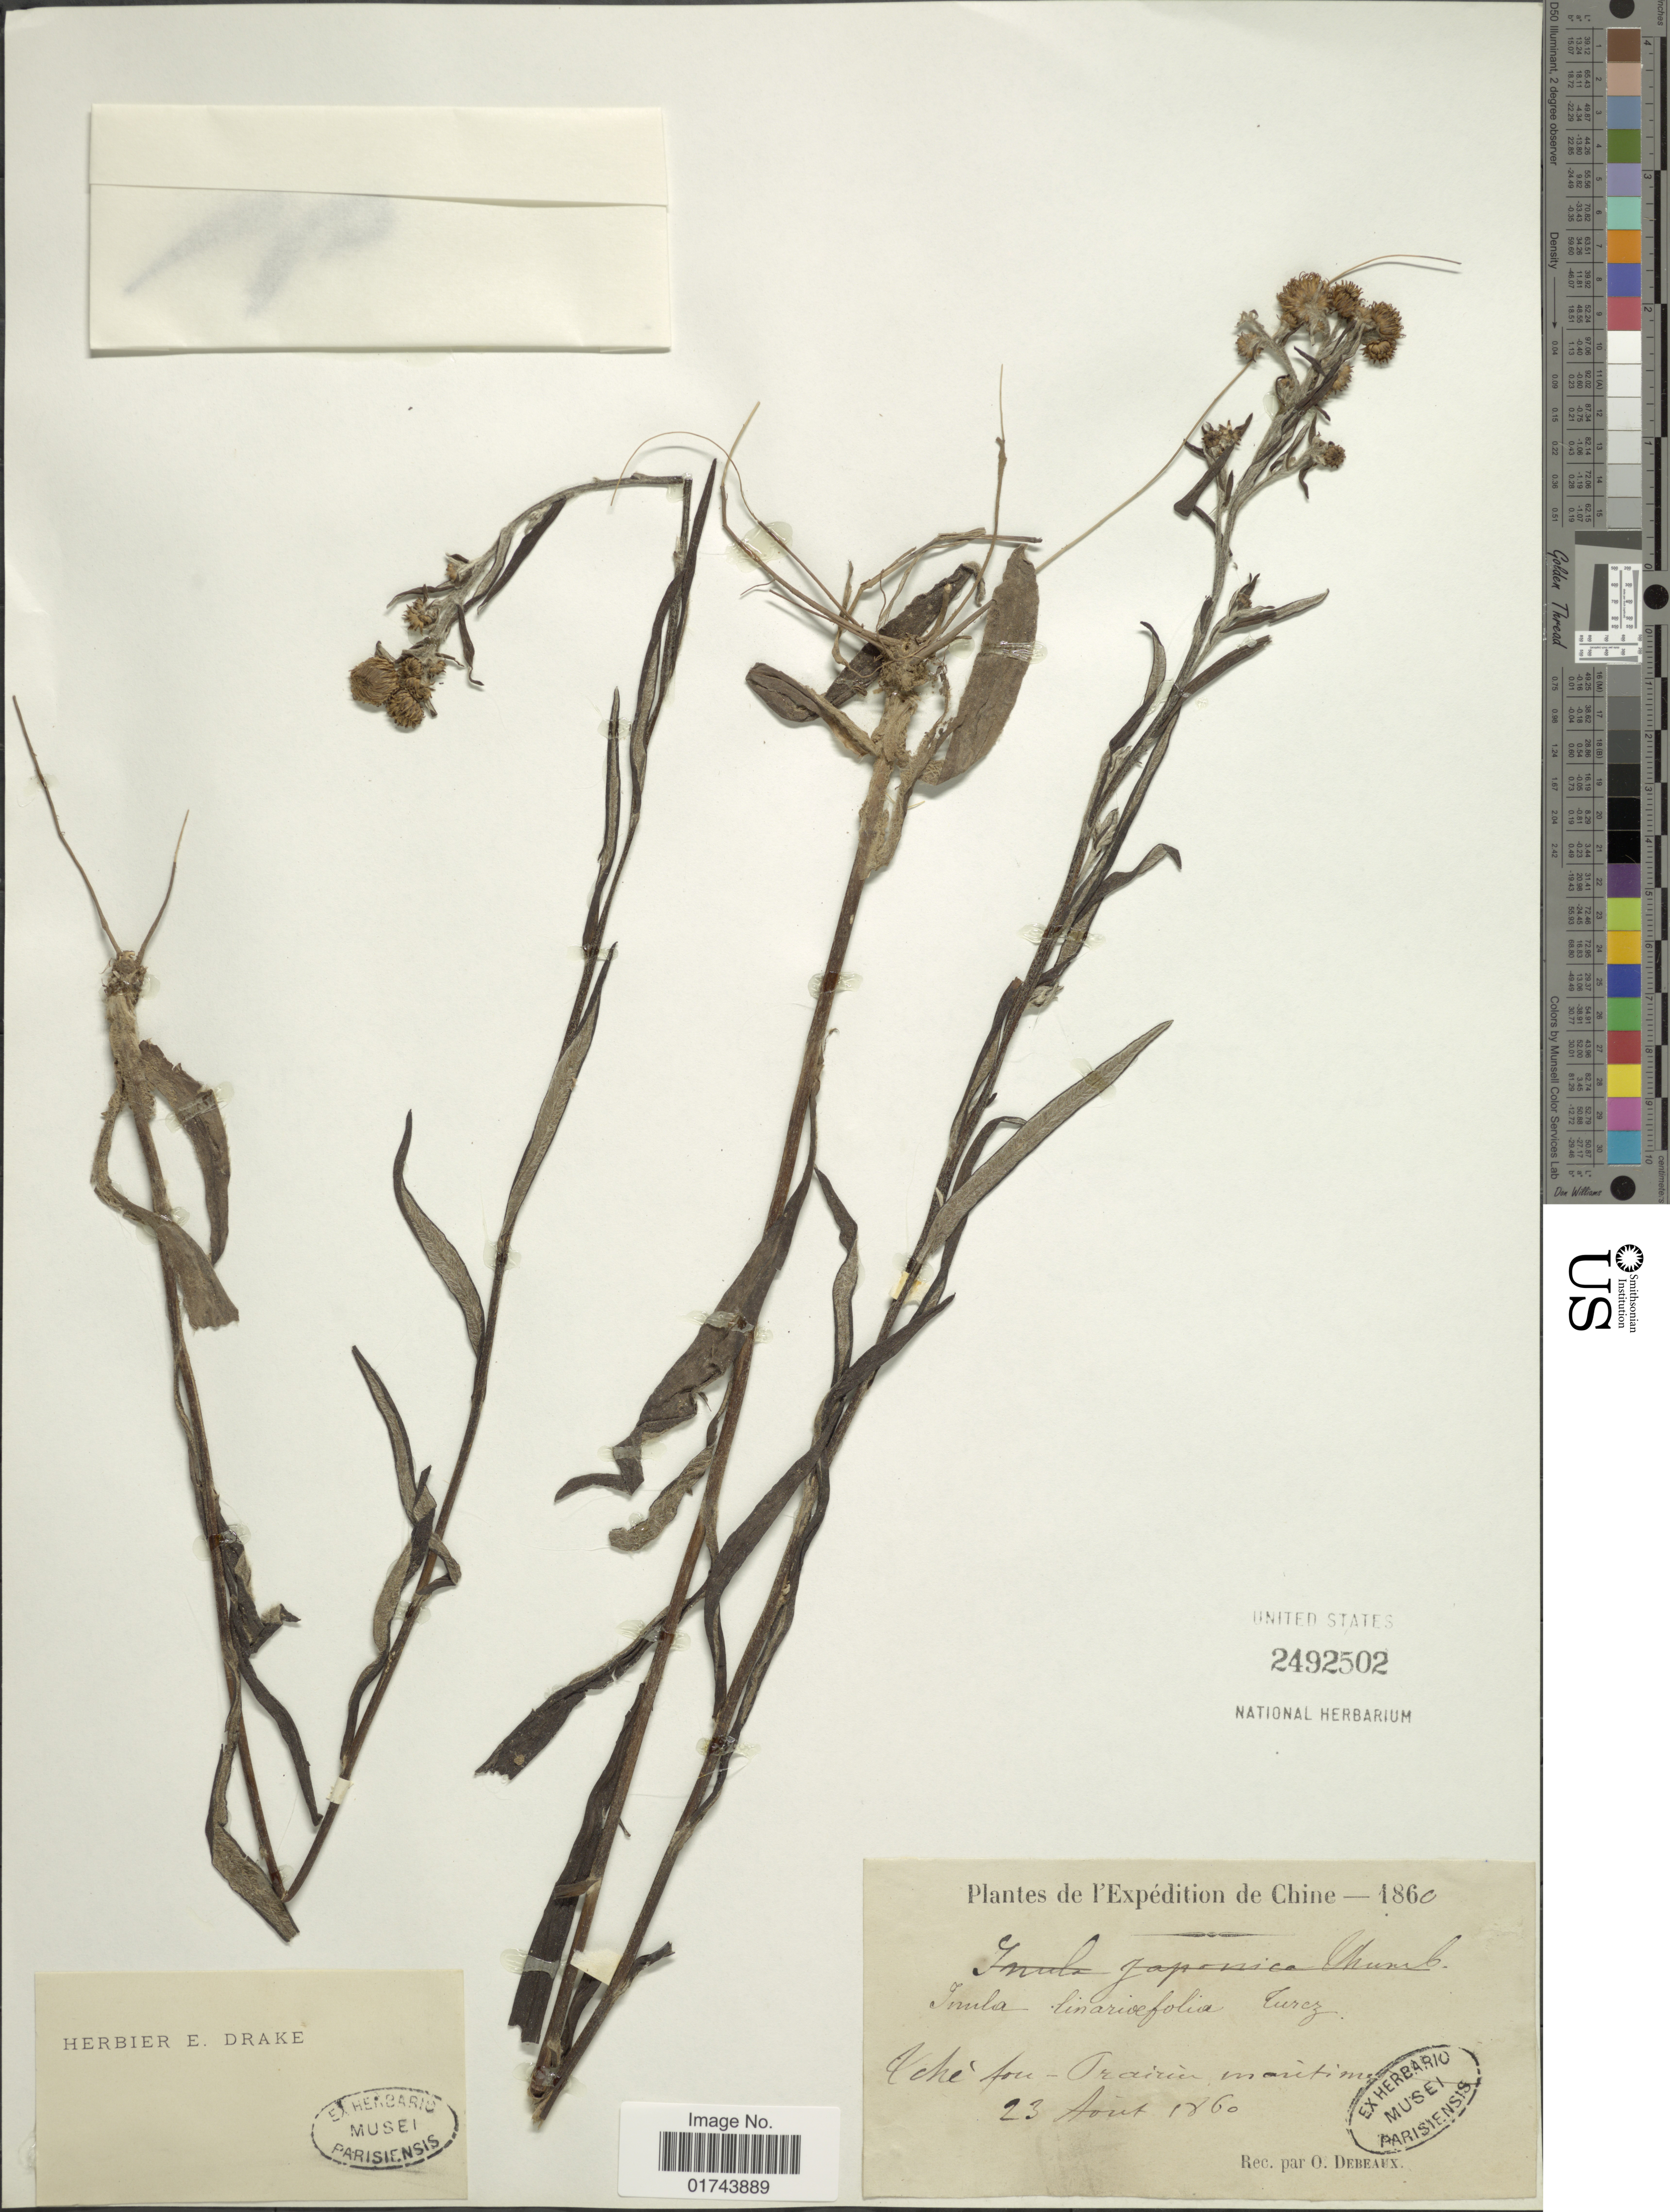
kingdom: Plantae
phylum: Tracheophyta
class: Magnoliopsida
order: Asterales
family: Asteraceae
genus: Inula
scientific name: Inula britannica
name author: L.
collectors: O. Debeaux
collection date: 1860-08-23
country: China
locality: Eche fou, prairies moutime [interpreted]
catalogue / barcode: US 2492502